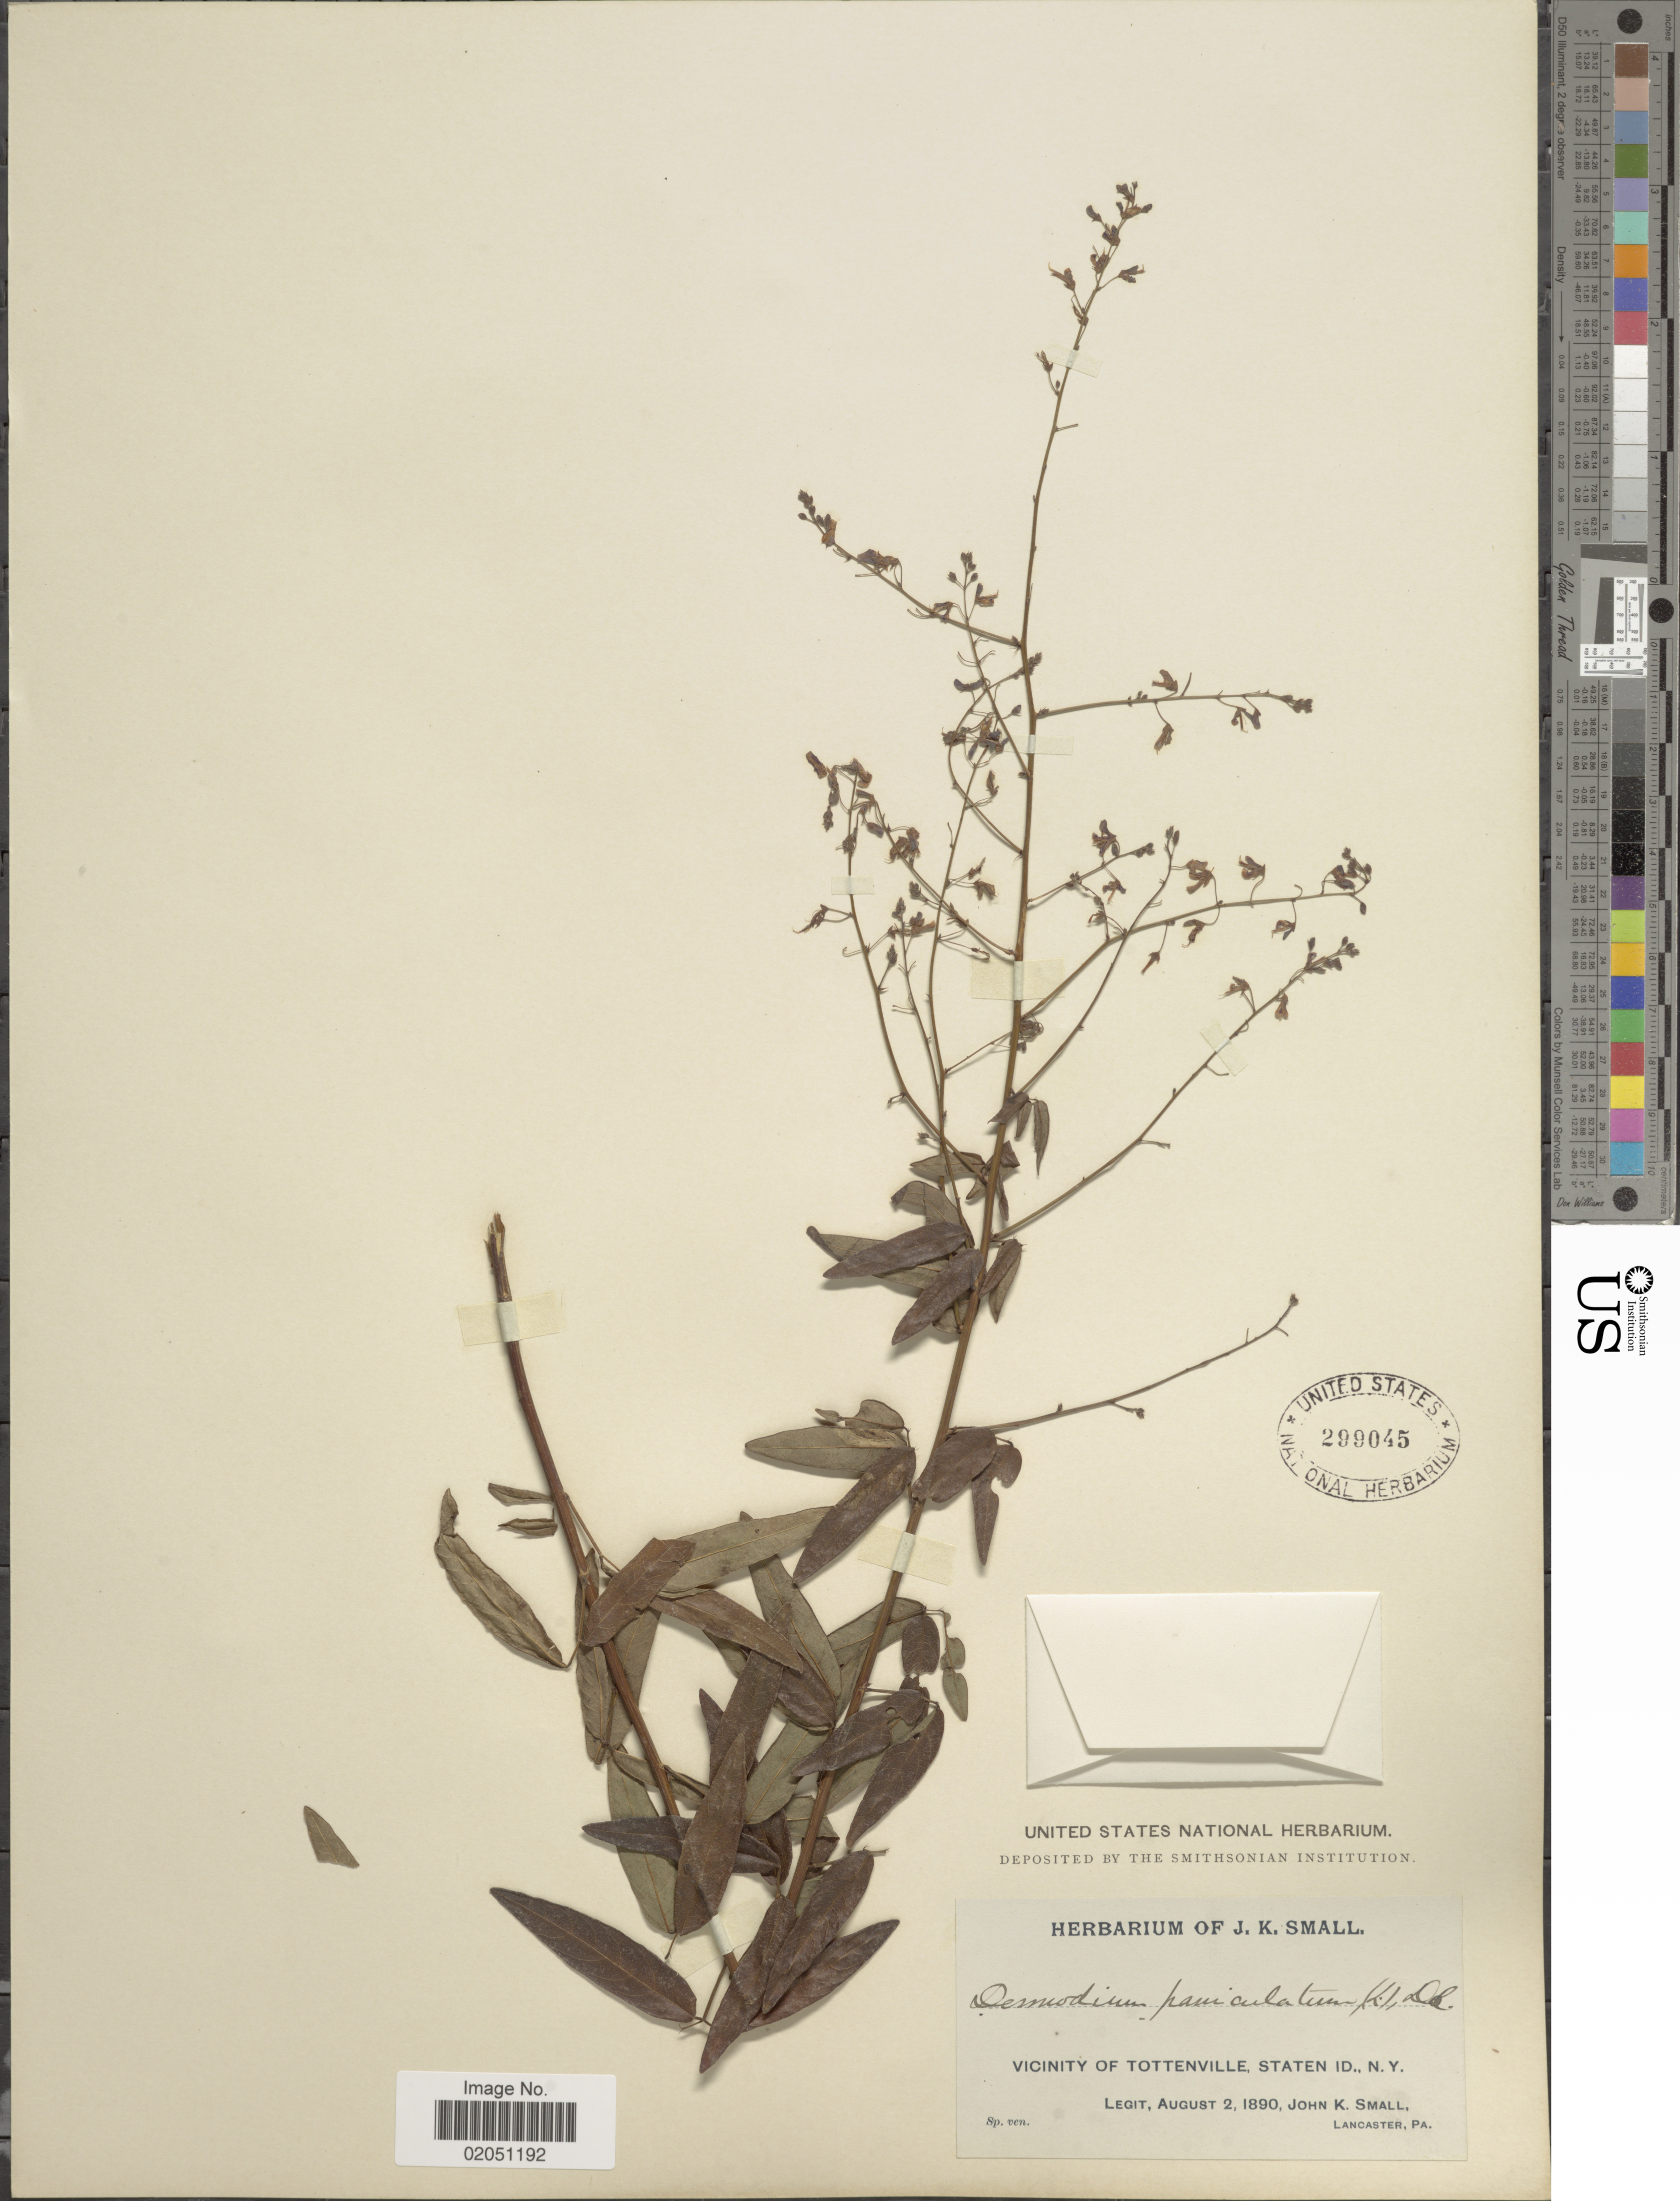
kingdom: Plantae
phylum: Tracheophyta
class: Magnoliopsida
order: Fabales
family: Fabaceae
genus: Desmodium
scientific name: Desmodium paniculatum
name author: (L.) DC.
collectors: J. K. Small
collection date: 1890-08-02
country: United States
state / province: New York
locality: Vicinity of Tottenville, States ID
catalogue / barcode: US 299045